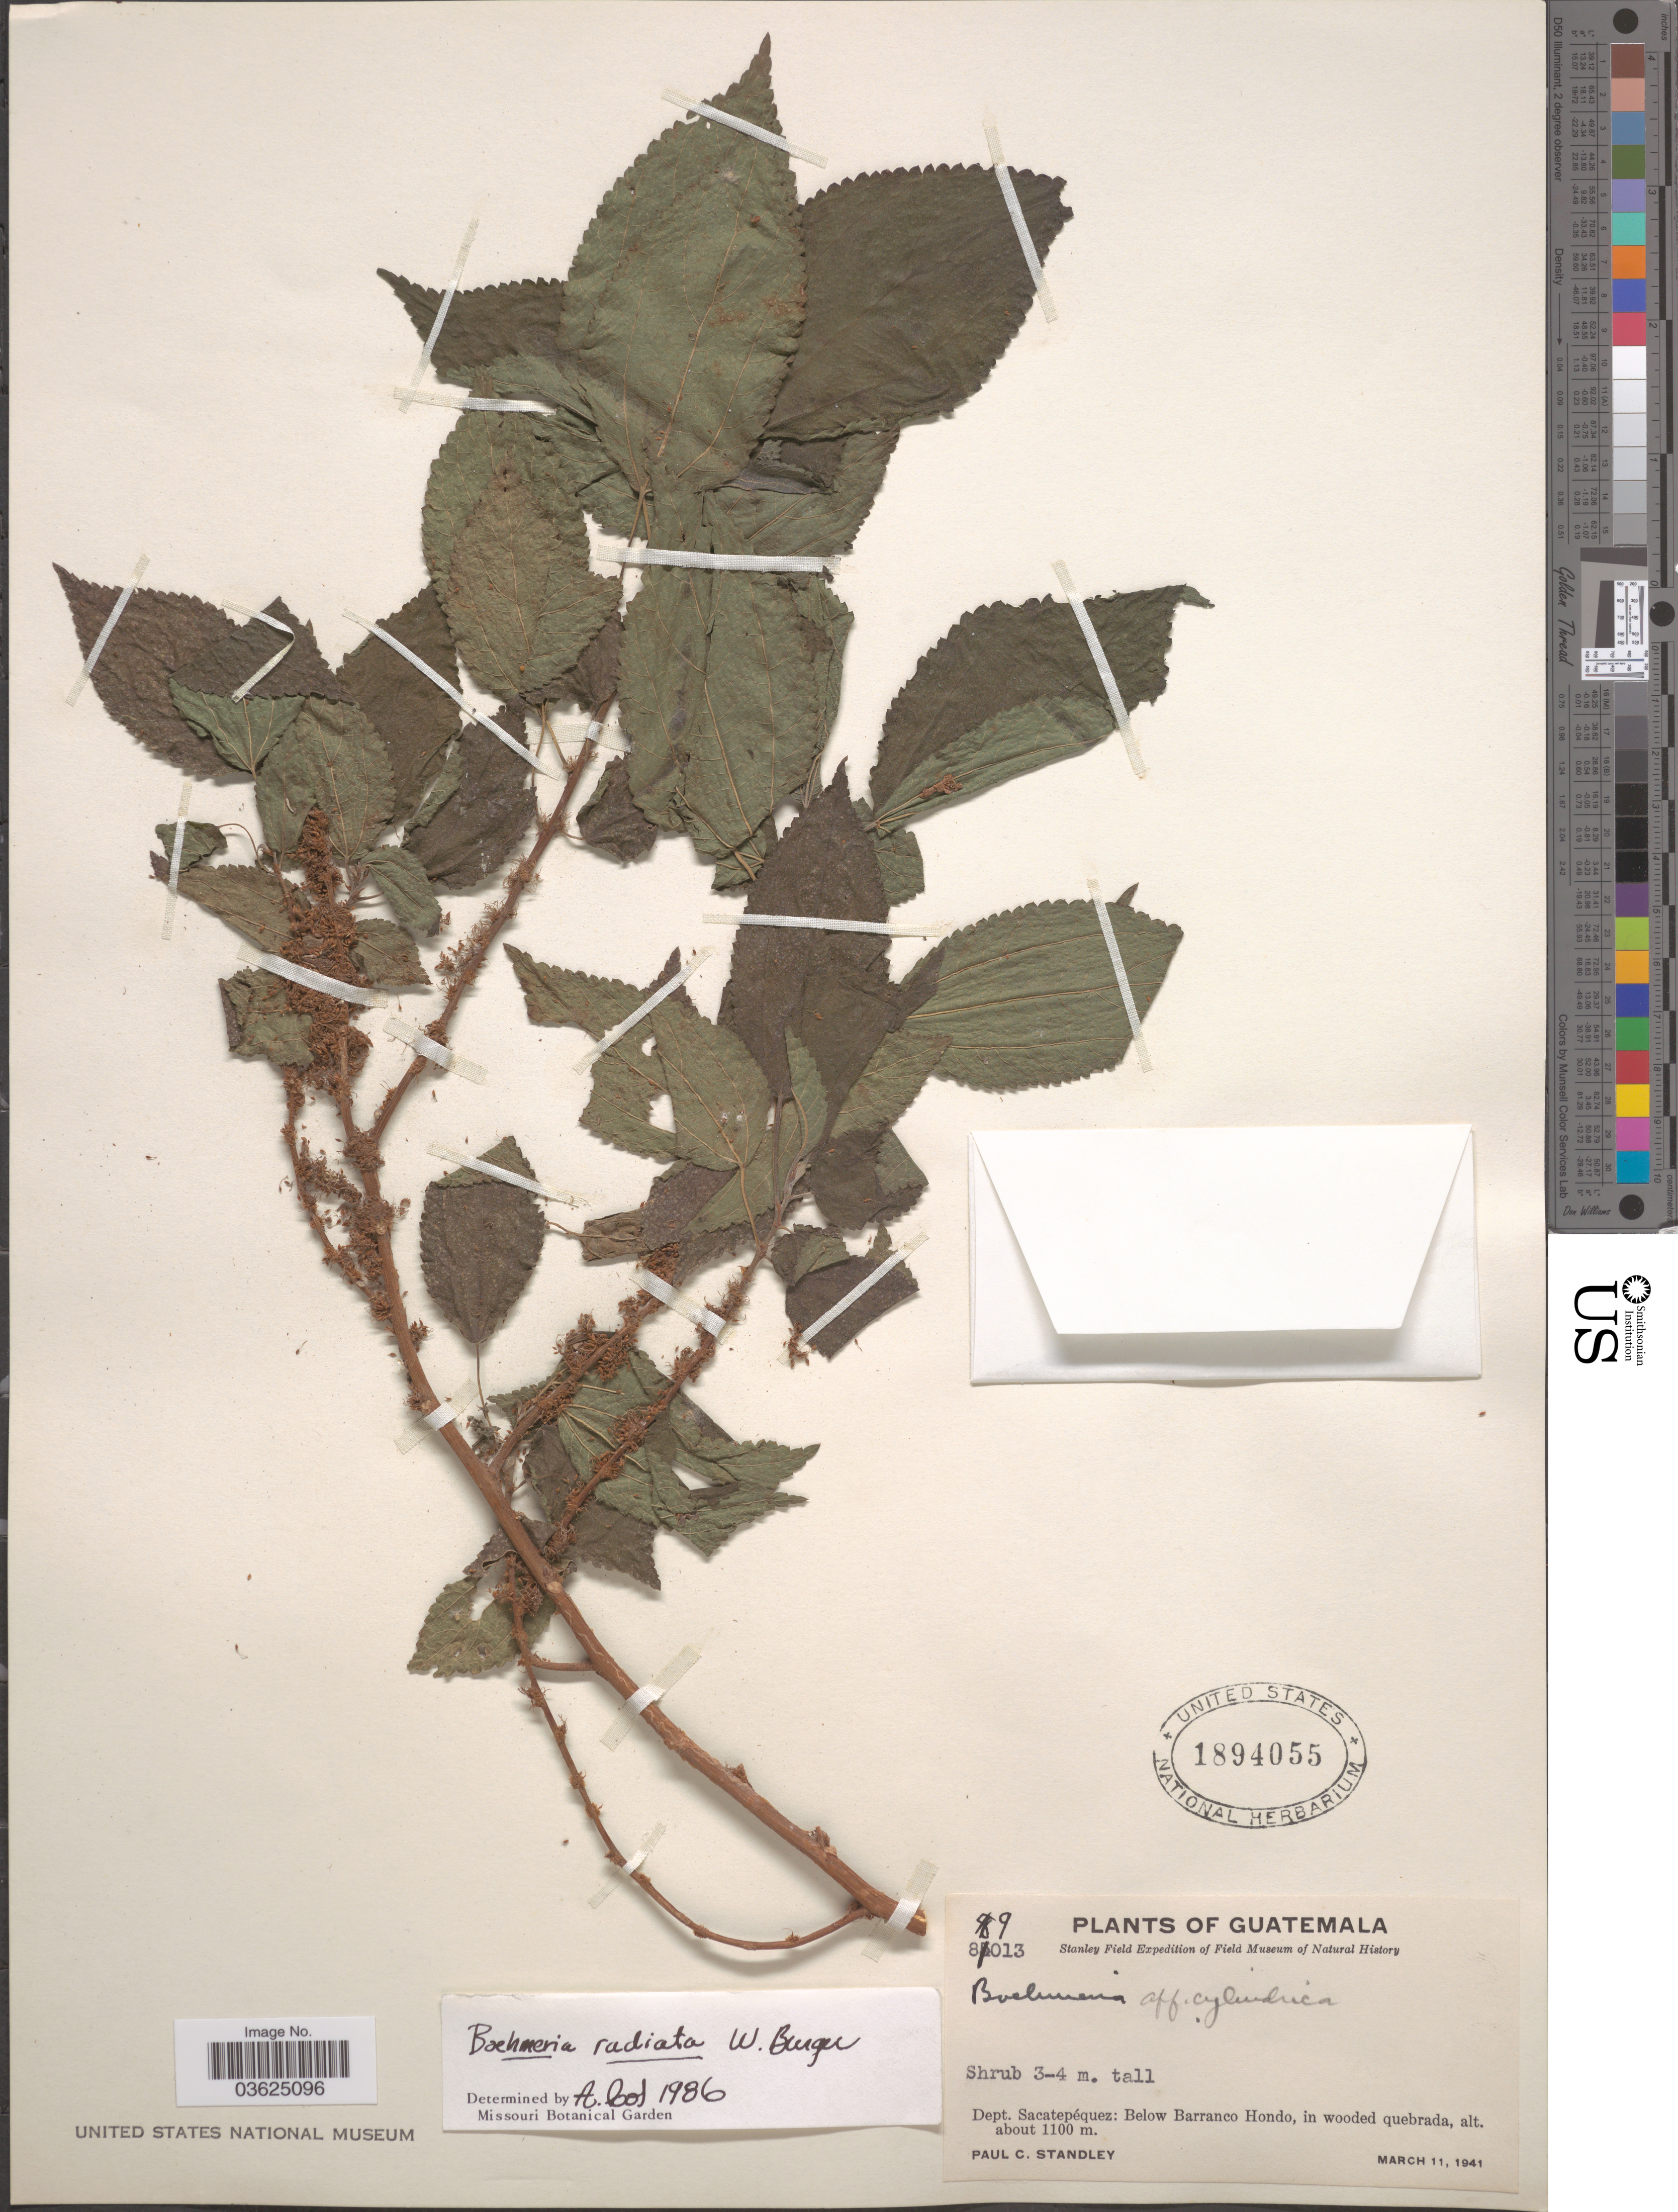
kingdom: Plantae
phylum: Tracheophyta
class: Magnoliopsida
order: Rosales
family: Urticaceae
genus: Boehmeria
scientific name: Boehmeria radiata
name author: W.C. Burger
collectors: P. C. Standley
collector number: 89013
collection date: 1941-03-11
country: Guatemala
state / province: Sacatepequez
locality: Dept. Sacatepéquez: Below Barranco Hondo, in wooded quebrada.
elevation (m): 1100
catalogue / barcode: US 1894055